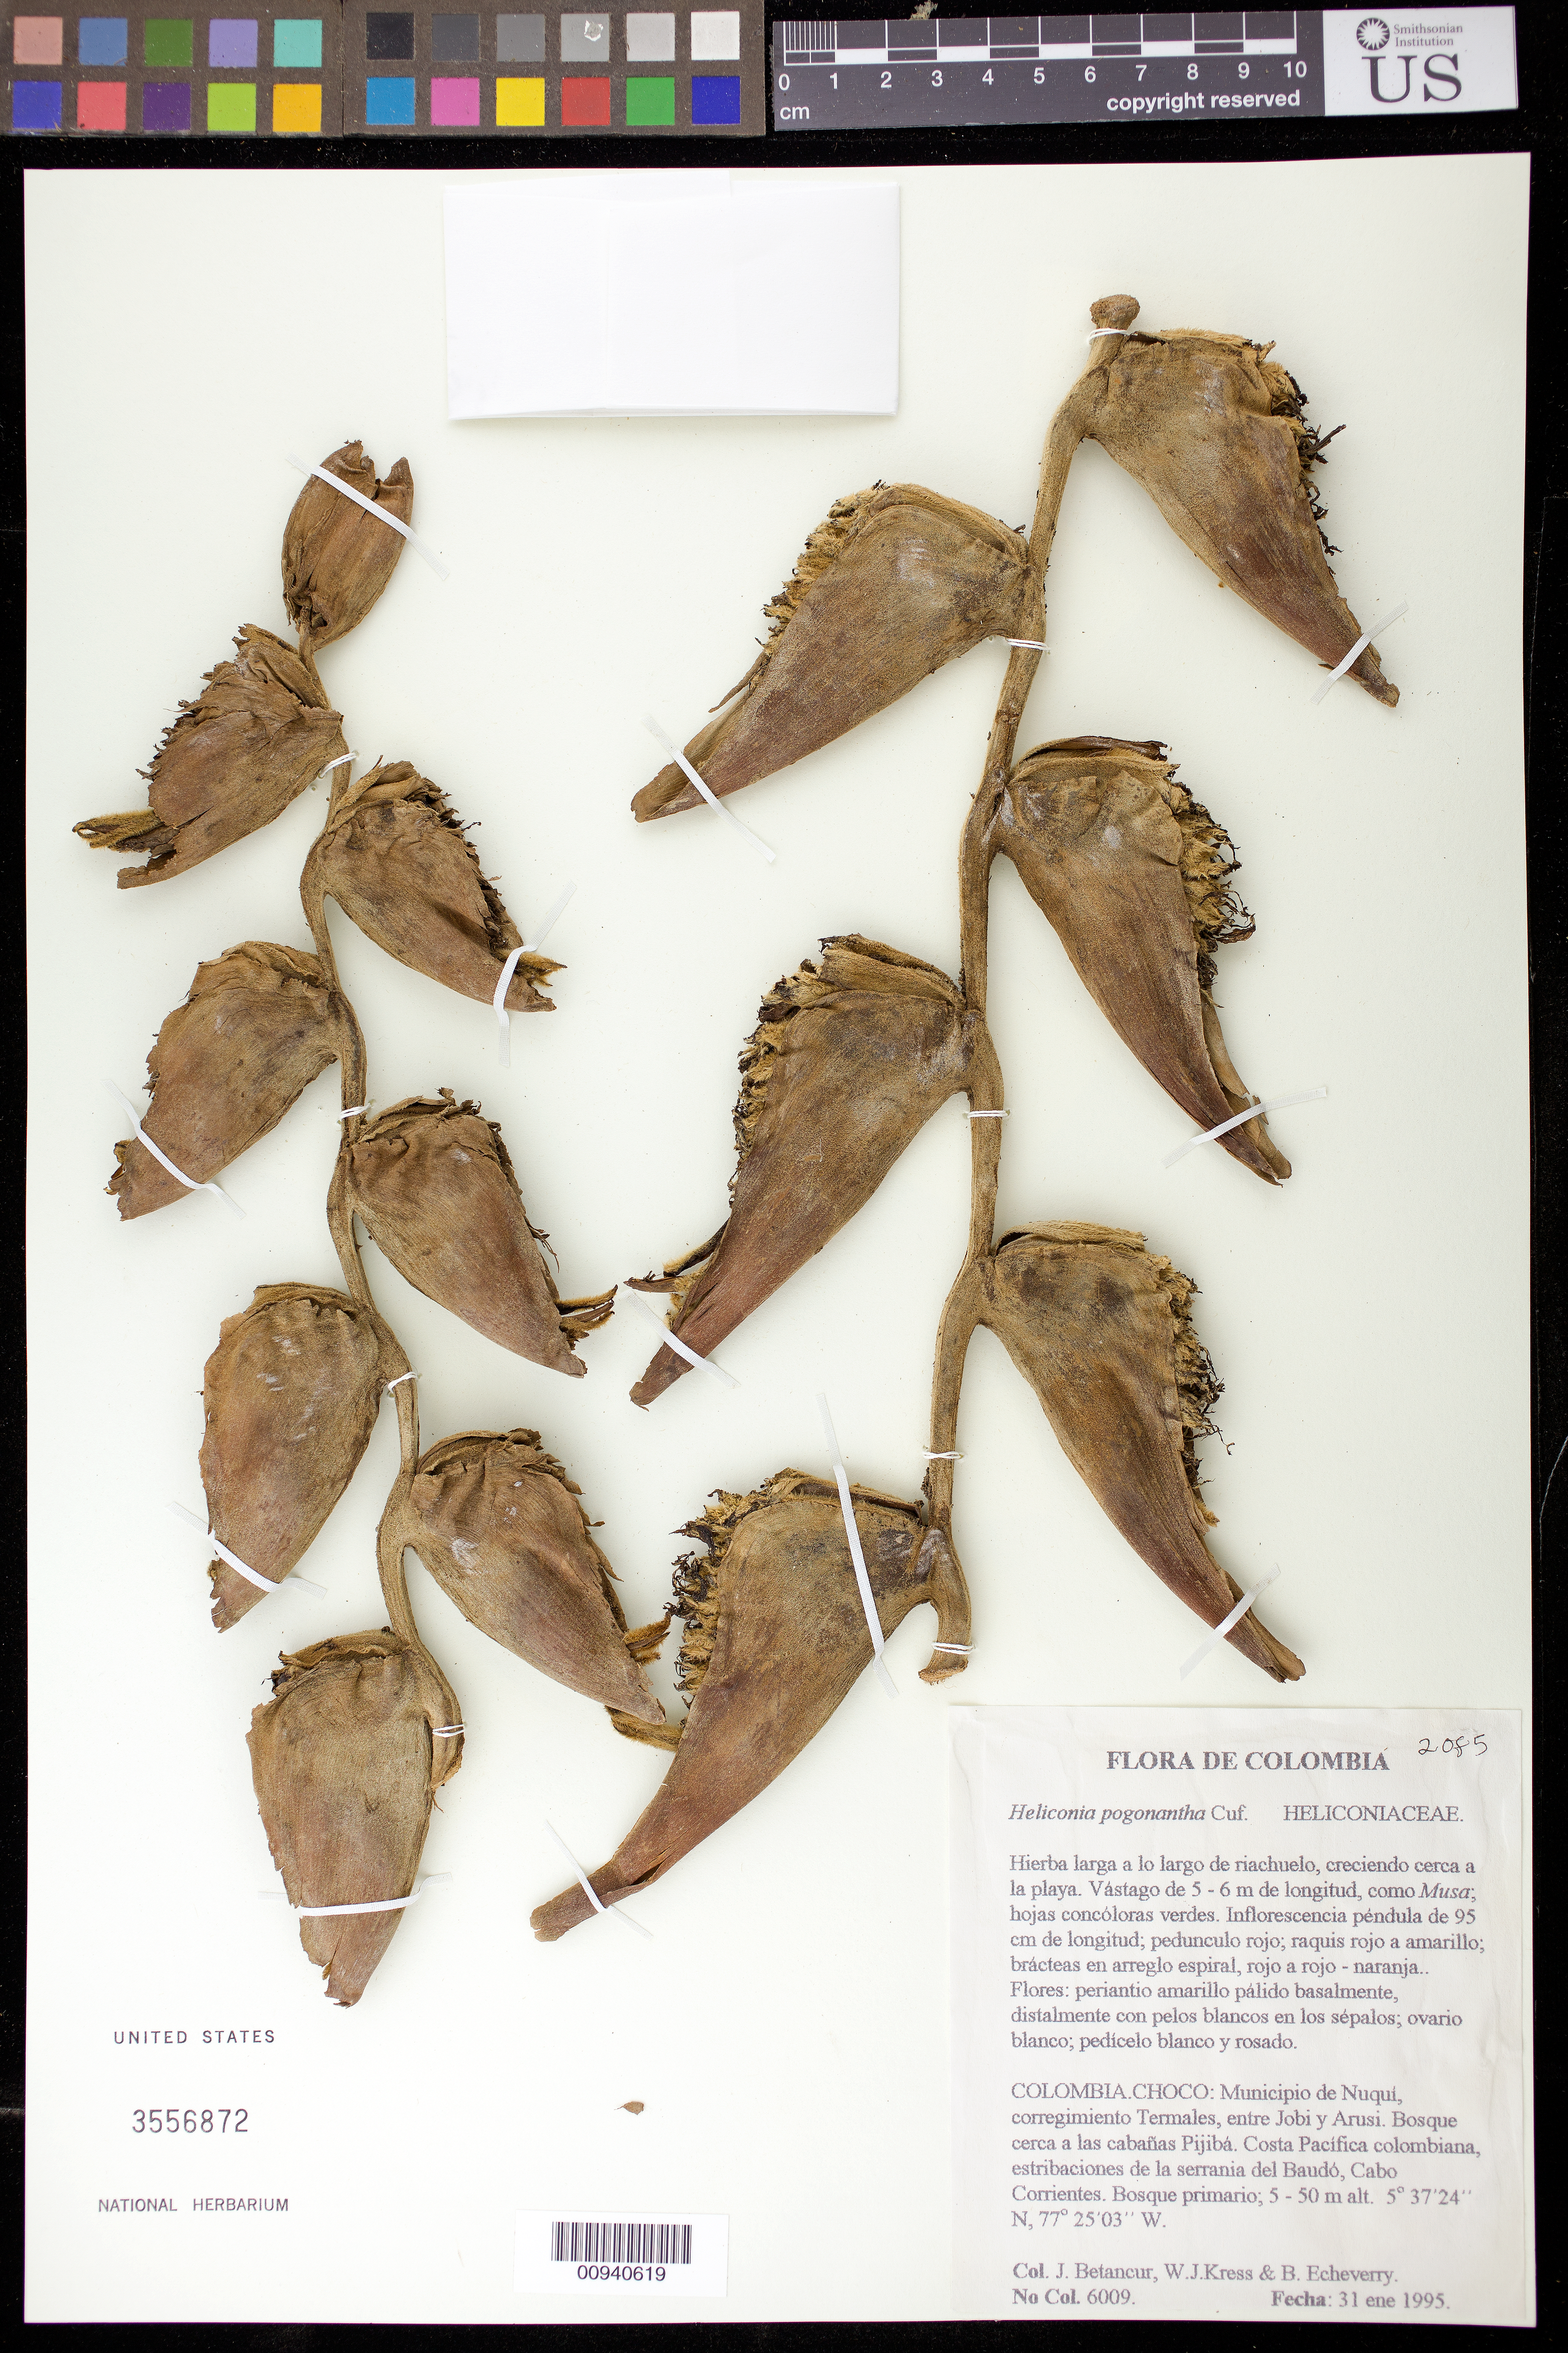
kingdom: Plantae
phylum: Tracheophyta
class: Liliopsida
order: Zingiberales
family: Heliconiaceae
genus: Heliconia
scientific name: Heliconia pogonantha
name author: Cufod.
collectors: J. C. Betancur, W. J. Kress & B. Echeverry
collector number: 6009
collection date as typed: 31 Jan 1995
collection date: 1995-01-31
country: Colombia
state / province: Chocó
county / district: Nuqui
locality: Cabanas Pijiba, between Jobi and Arusi.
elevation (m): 5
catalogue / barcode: US 3556872